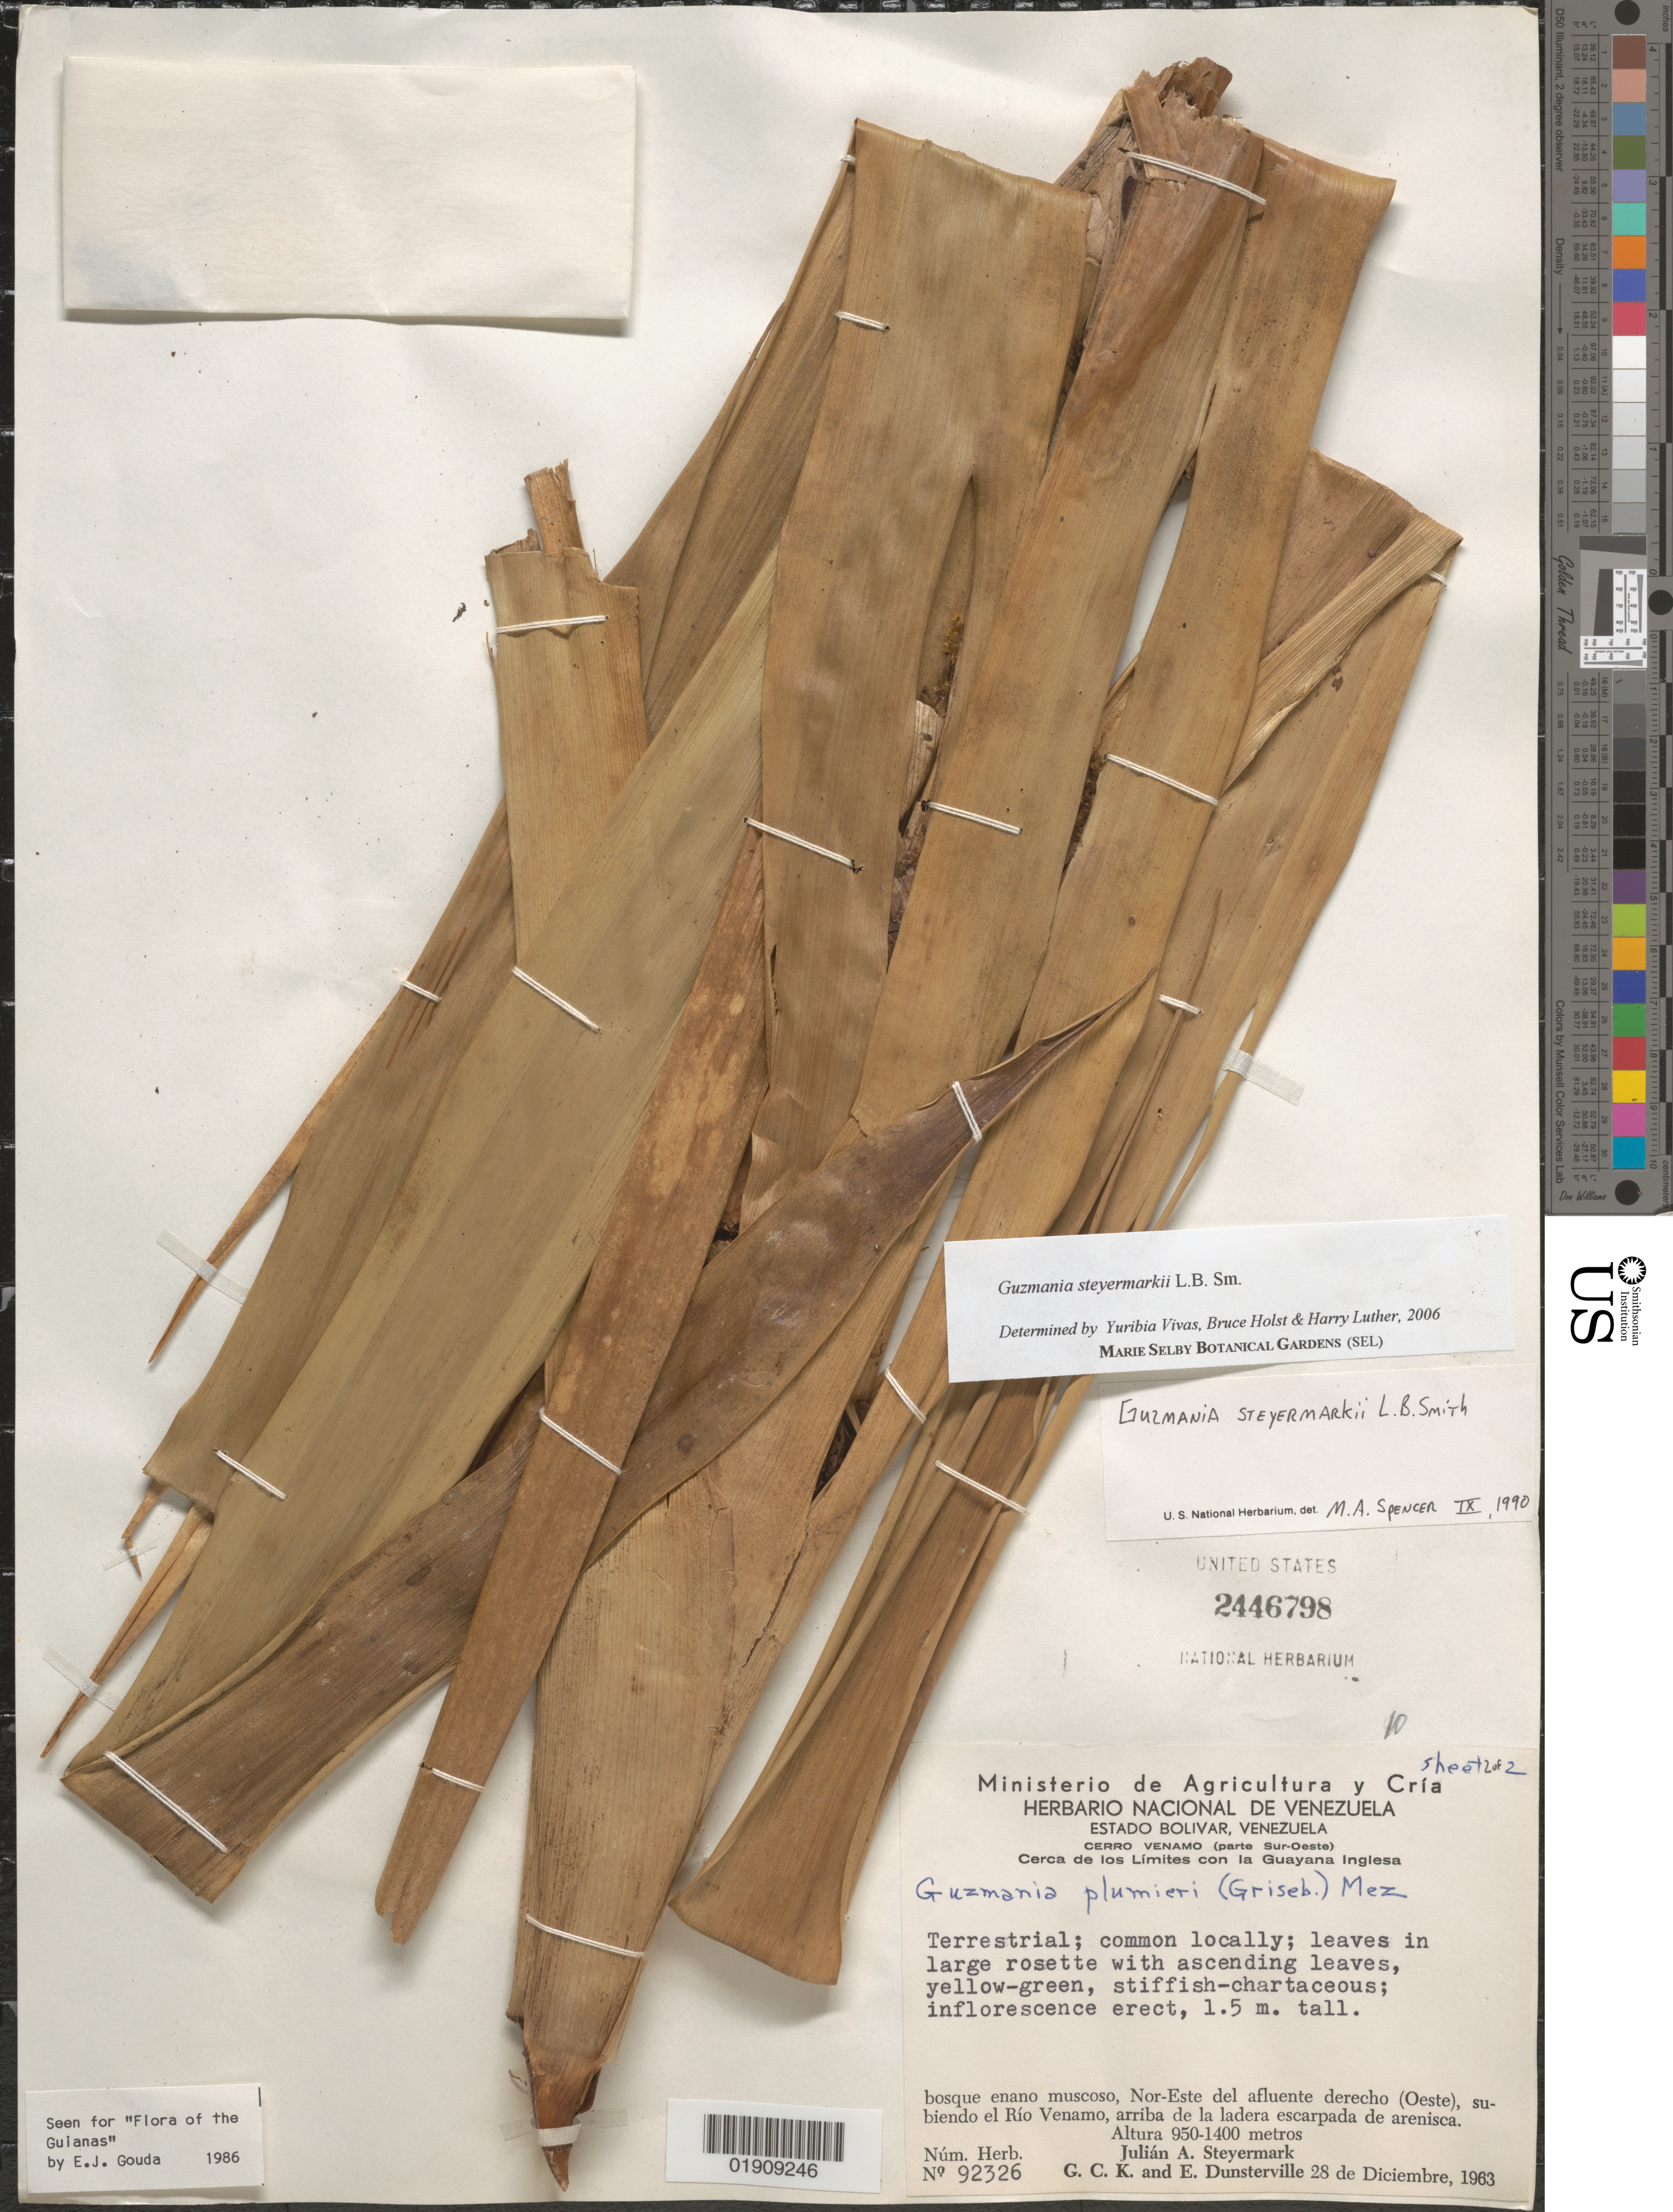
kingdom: Plantae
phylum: Tracheophyta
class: Liliopsida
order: Poales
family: Bromeliaceae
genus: Guzmania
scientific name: Guzmania steyermarkii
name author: L.B. Sm.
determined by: Vivas, Yuribia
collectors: J. Steyermark, G. C. K. Dunsterville & E. Dunsterville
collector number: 92326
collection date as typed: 28-Dec-63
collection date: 1963-12-28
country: Venezuela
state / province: Bolívar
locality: Cerro Venamo, NE del afluente derecho (Oeste) subiendo el Rio Venamo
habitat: bosque enano muscoco, arriba de la ladera escarpada de arenisca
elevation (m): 950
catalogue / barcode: US 2446798